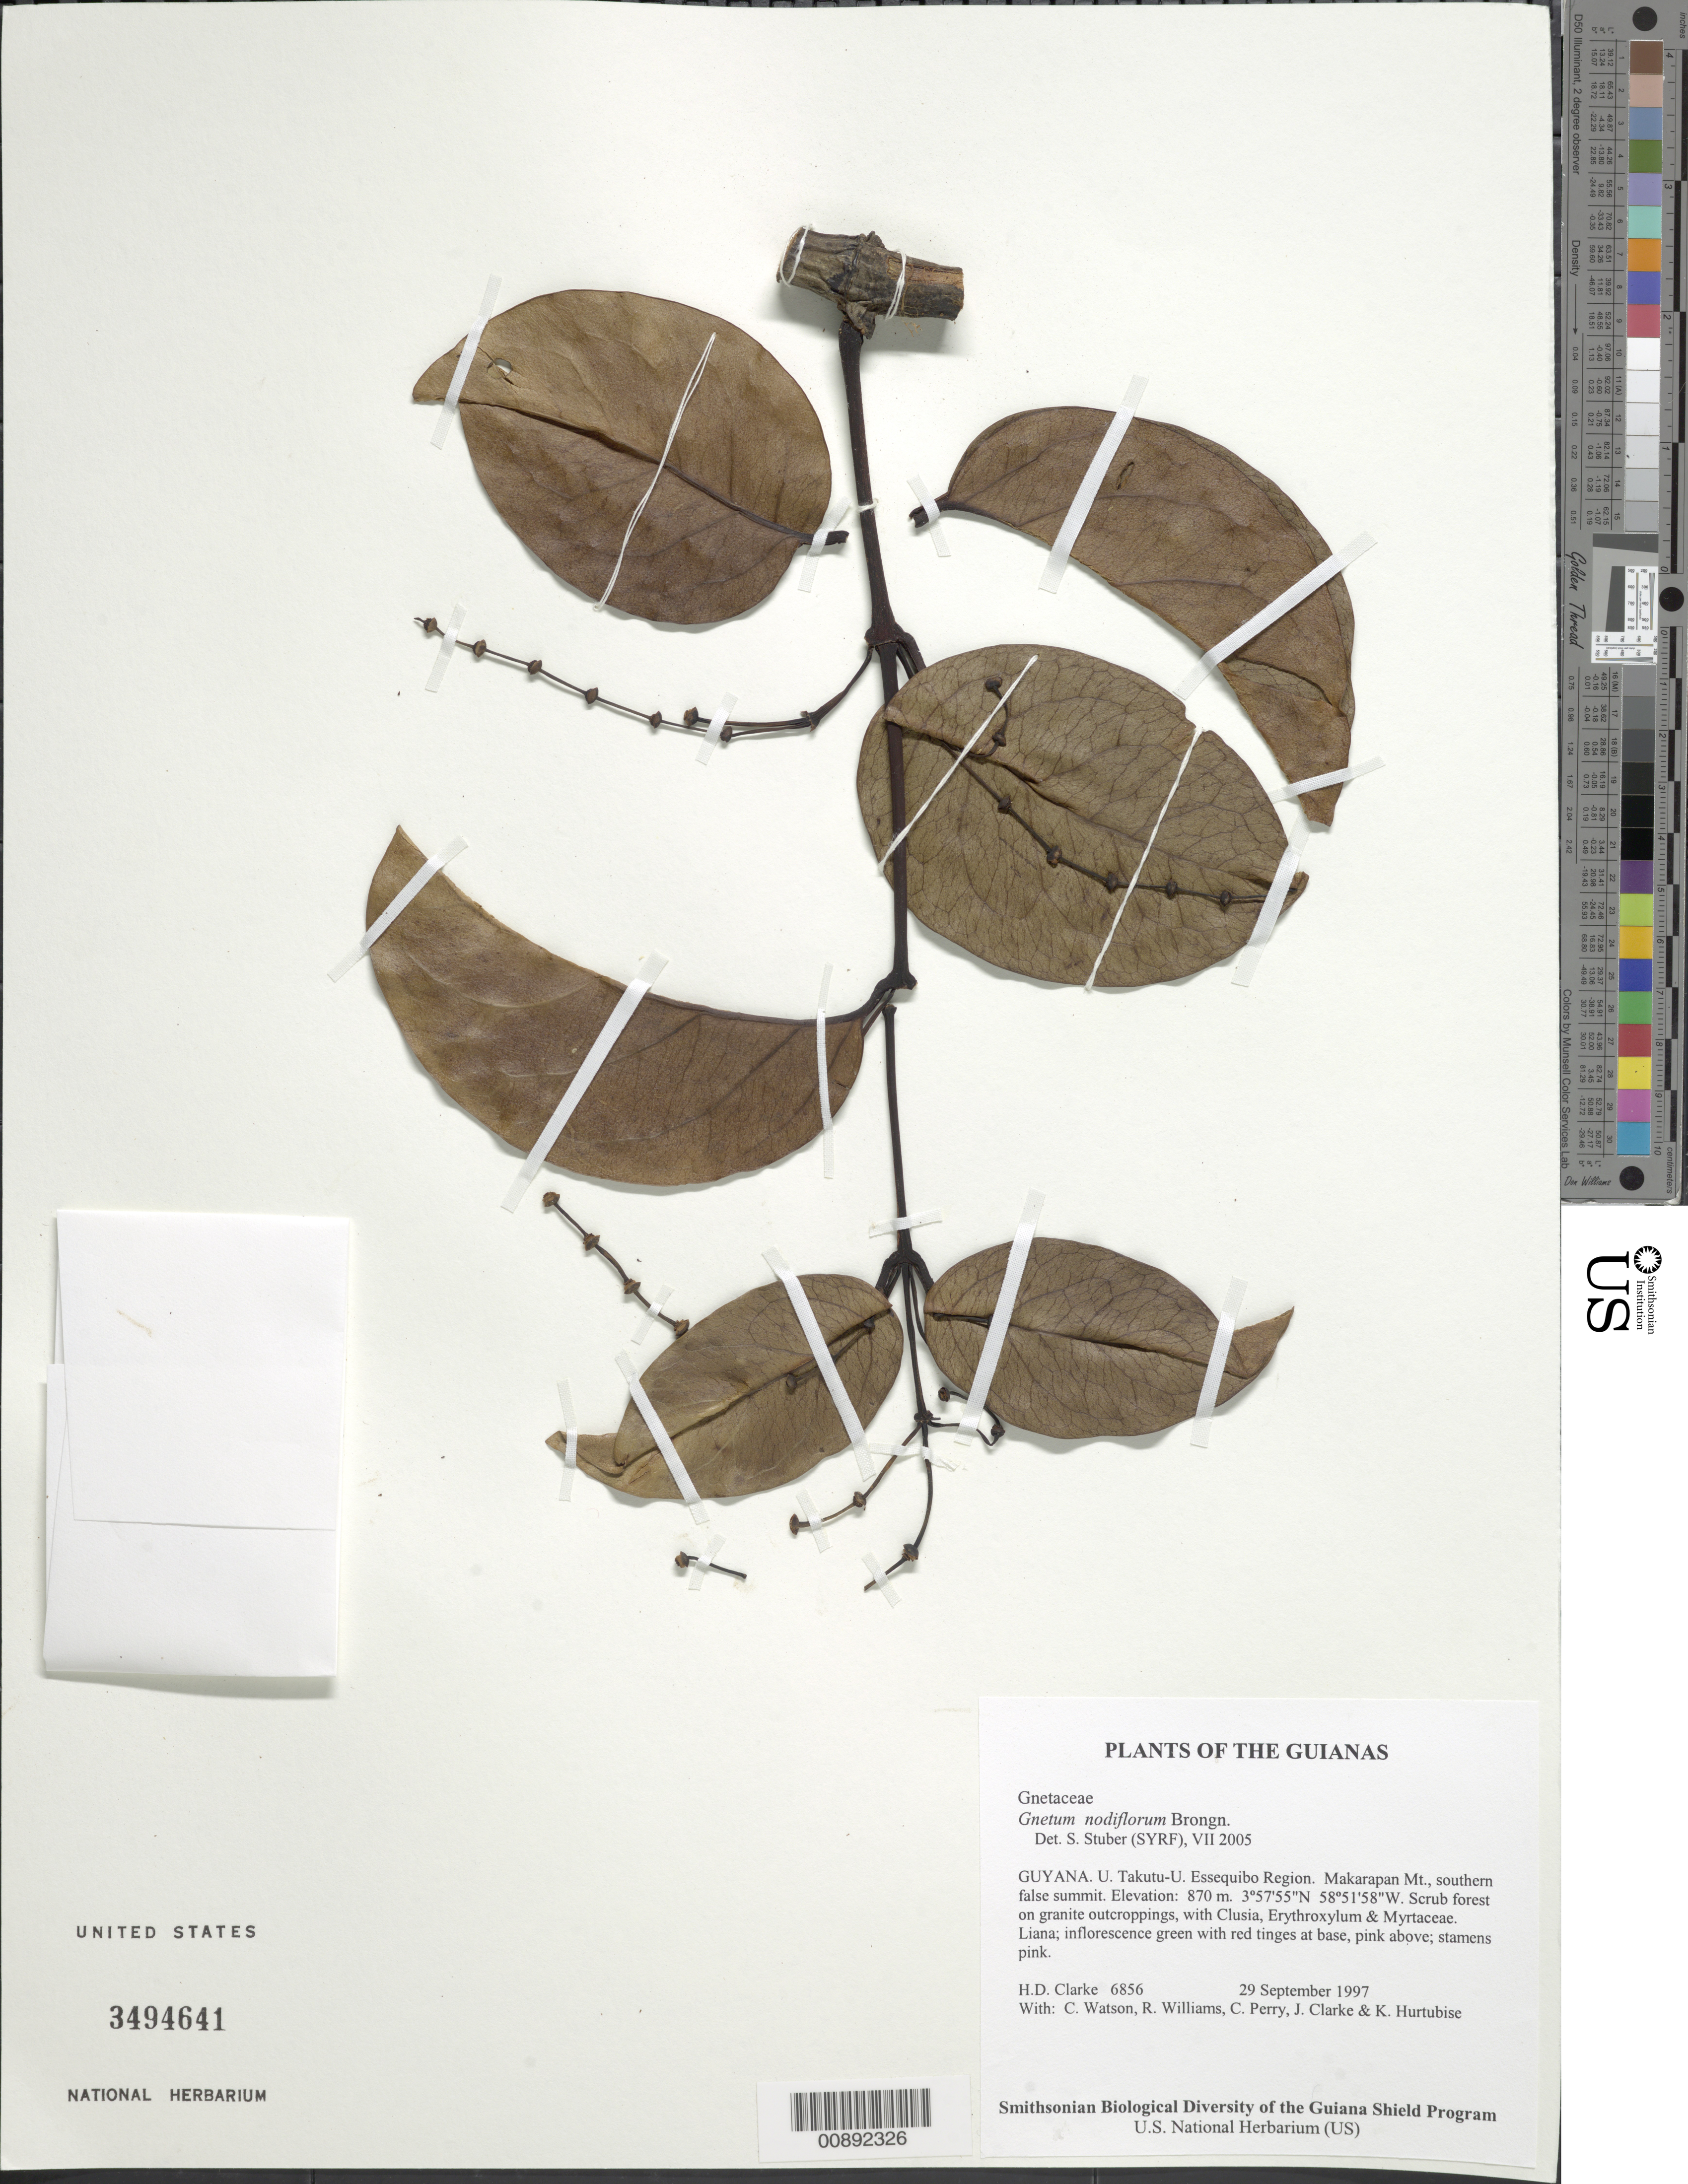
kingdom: Plantae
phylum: Tracheophyta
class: Gnetopsida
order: Gnetales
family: Gnetaceae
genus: Gnetum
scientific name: Gnetum nodiflorum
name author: Brongn.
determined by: Stuber, S.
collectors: H. D. Clarke, C. Watson, R. Williams, C. Perry, J. Clarke & K. Hurtubise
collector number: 6856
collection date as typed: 29 September 1997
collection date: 1997-09-29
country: Guyana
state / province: U. Takutu-U. Essequibo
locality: Makarapan Mt., southern false summit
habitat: Scrub forest on granite outcroppings, with Clusia, Erythroxylum & Myrtaceae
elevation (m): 870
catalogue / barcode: US 3494641